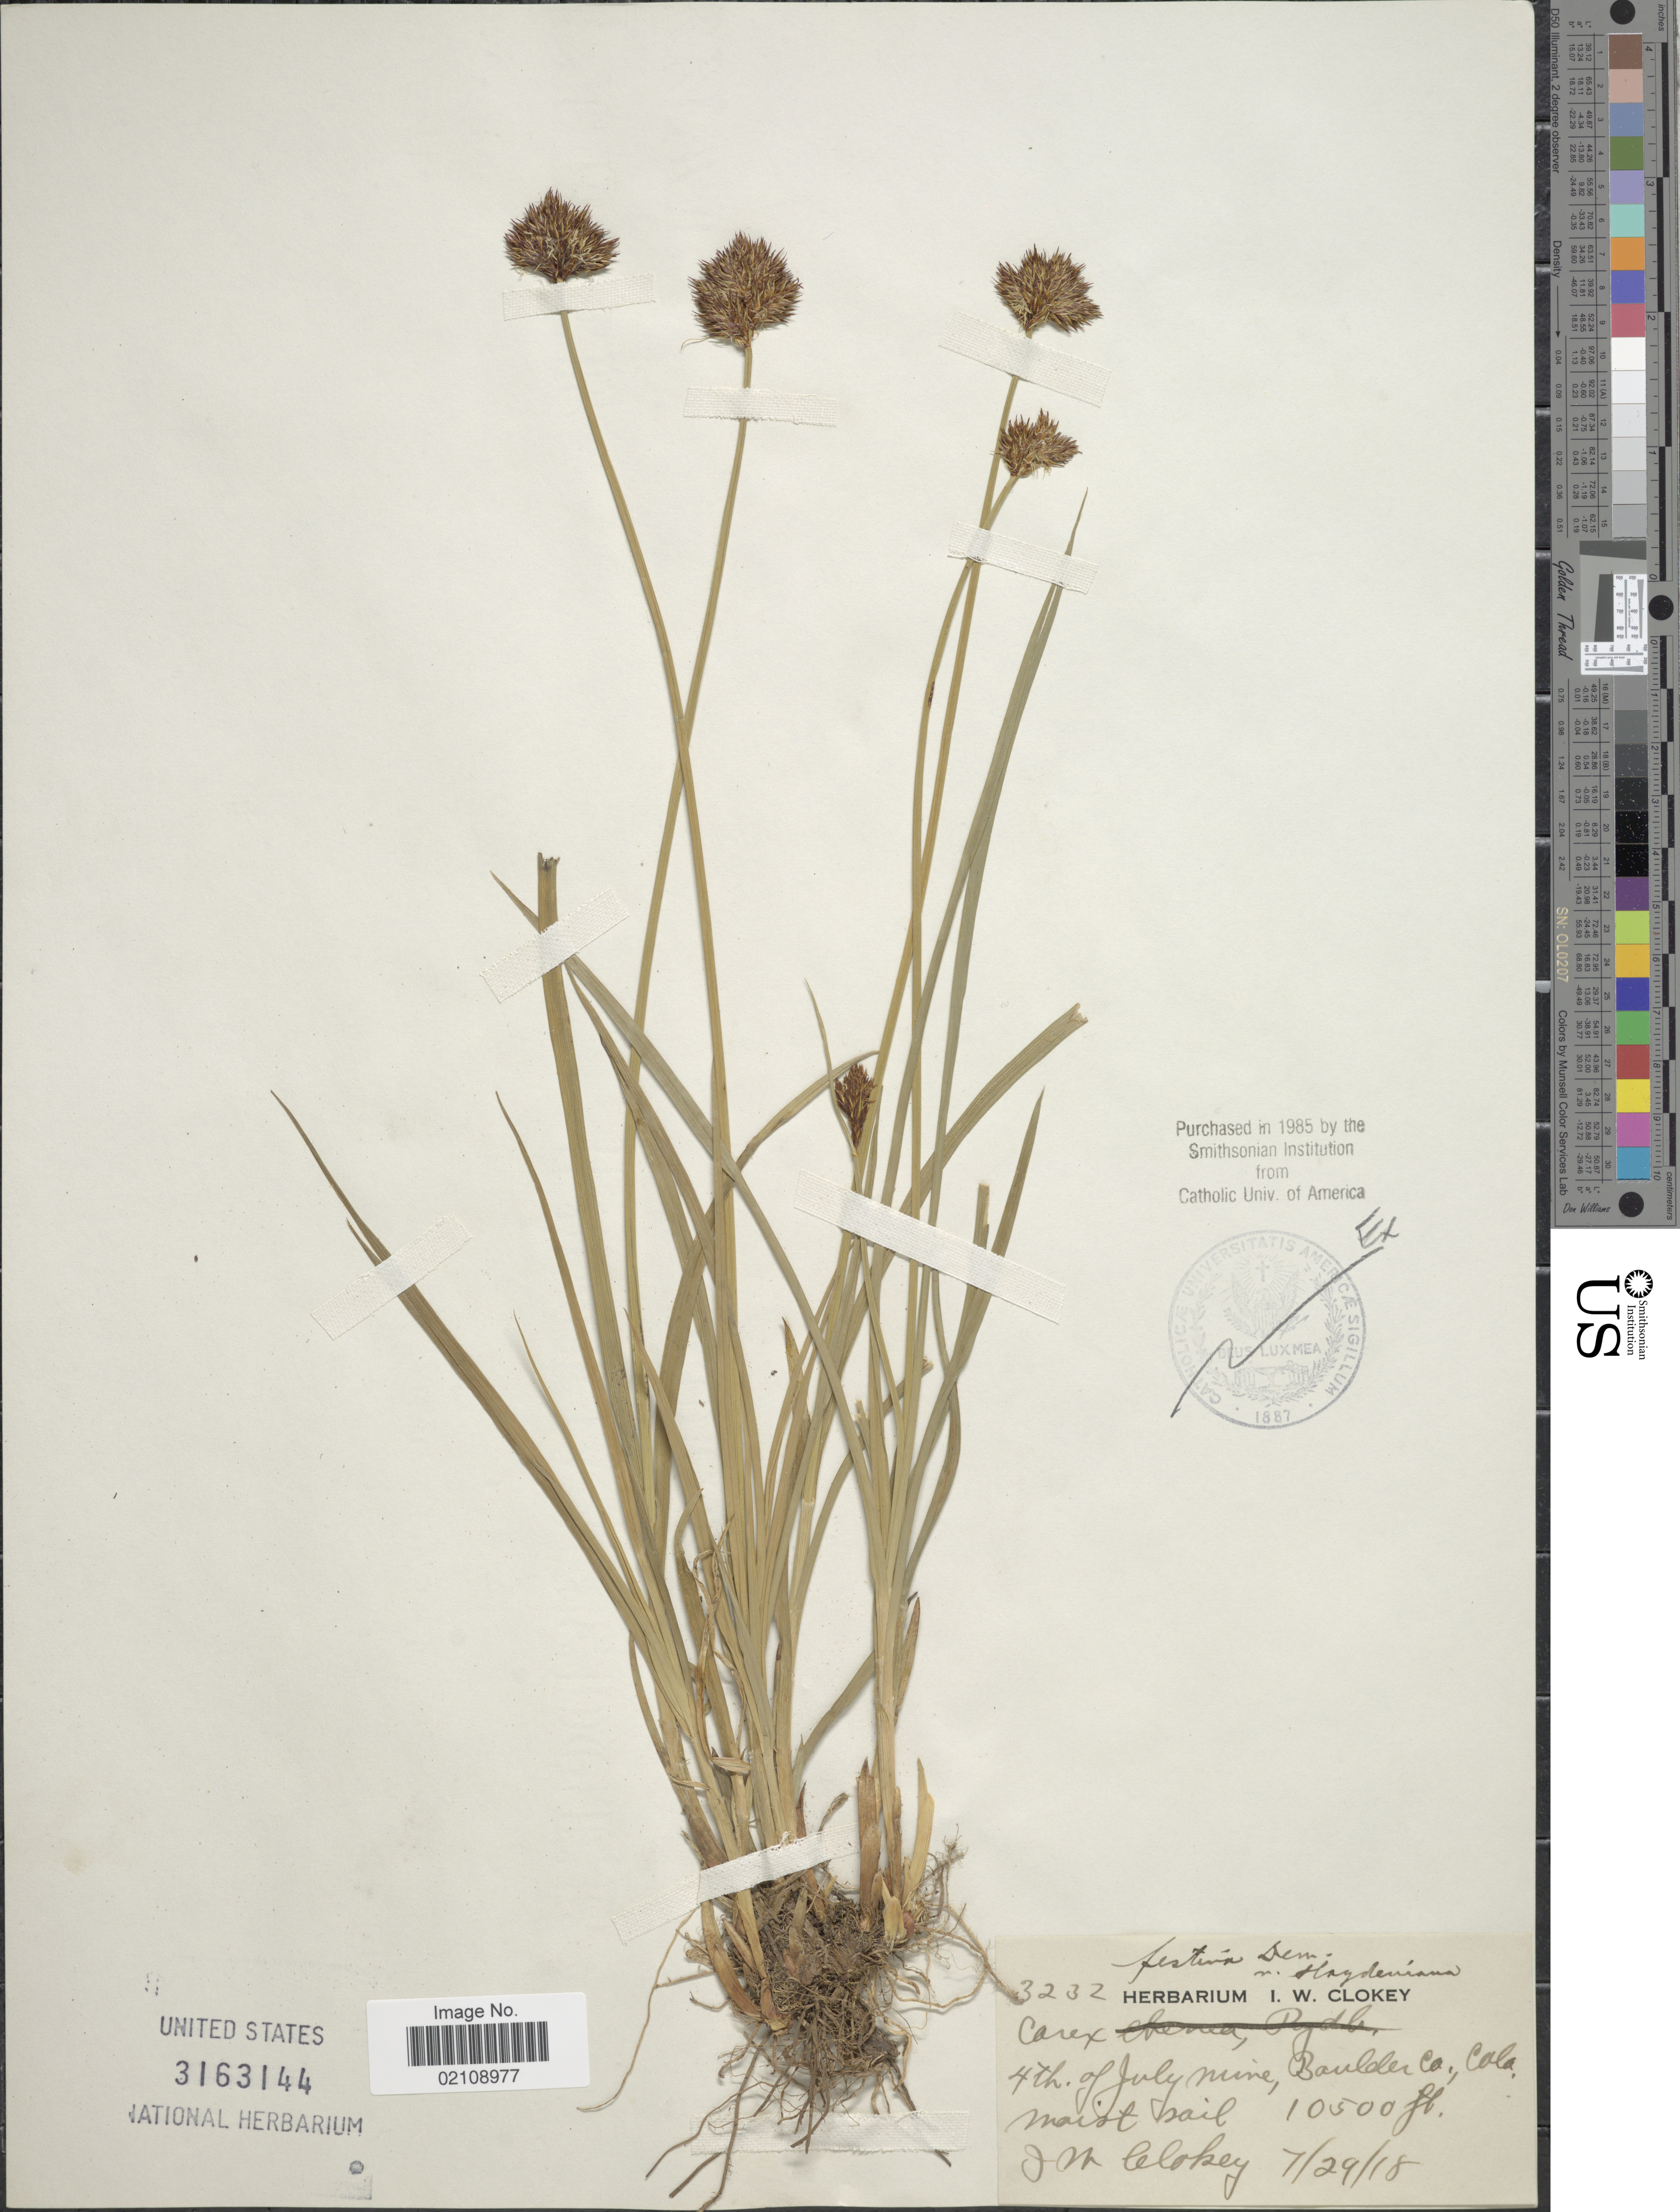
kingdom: Plantae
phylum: Tracheophyta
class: Liliopsida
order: Poales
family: Cyperaceae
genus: Carex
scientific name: Carex ebenea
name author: Rydb.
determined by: Strong, Mark T., (BOT), Smithsonian Institution - National Museum of Natural History (UNITED STATES)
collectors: I. W. Clokey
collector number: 3232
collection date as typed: Transcribed d/m/y: 29/7/18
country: United States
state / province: Colorado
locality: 4th of July mine, Boulder Co.,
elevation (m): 3200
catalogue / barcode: US 3163144